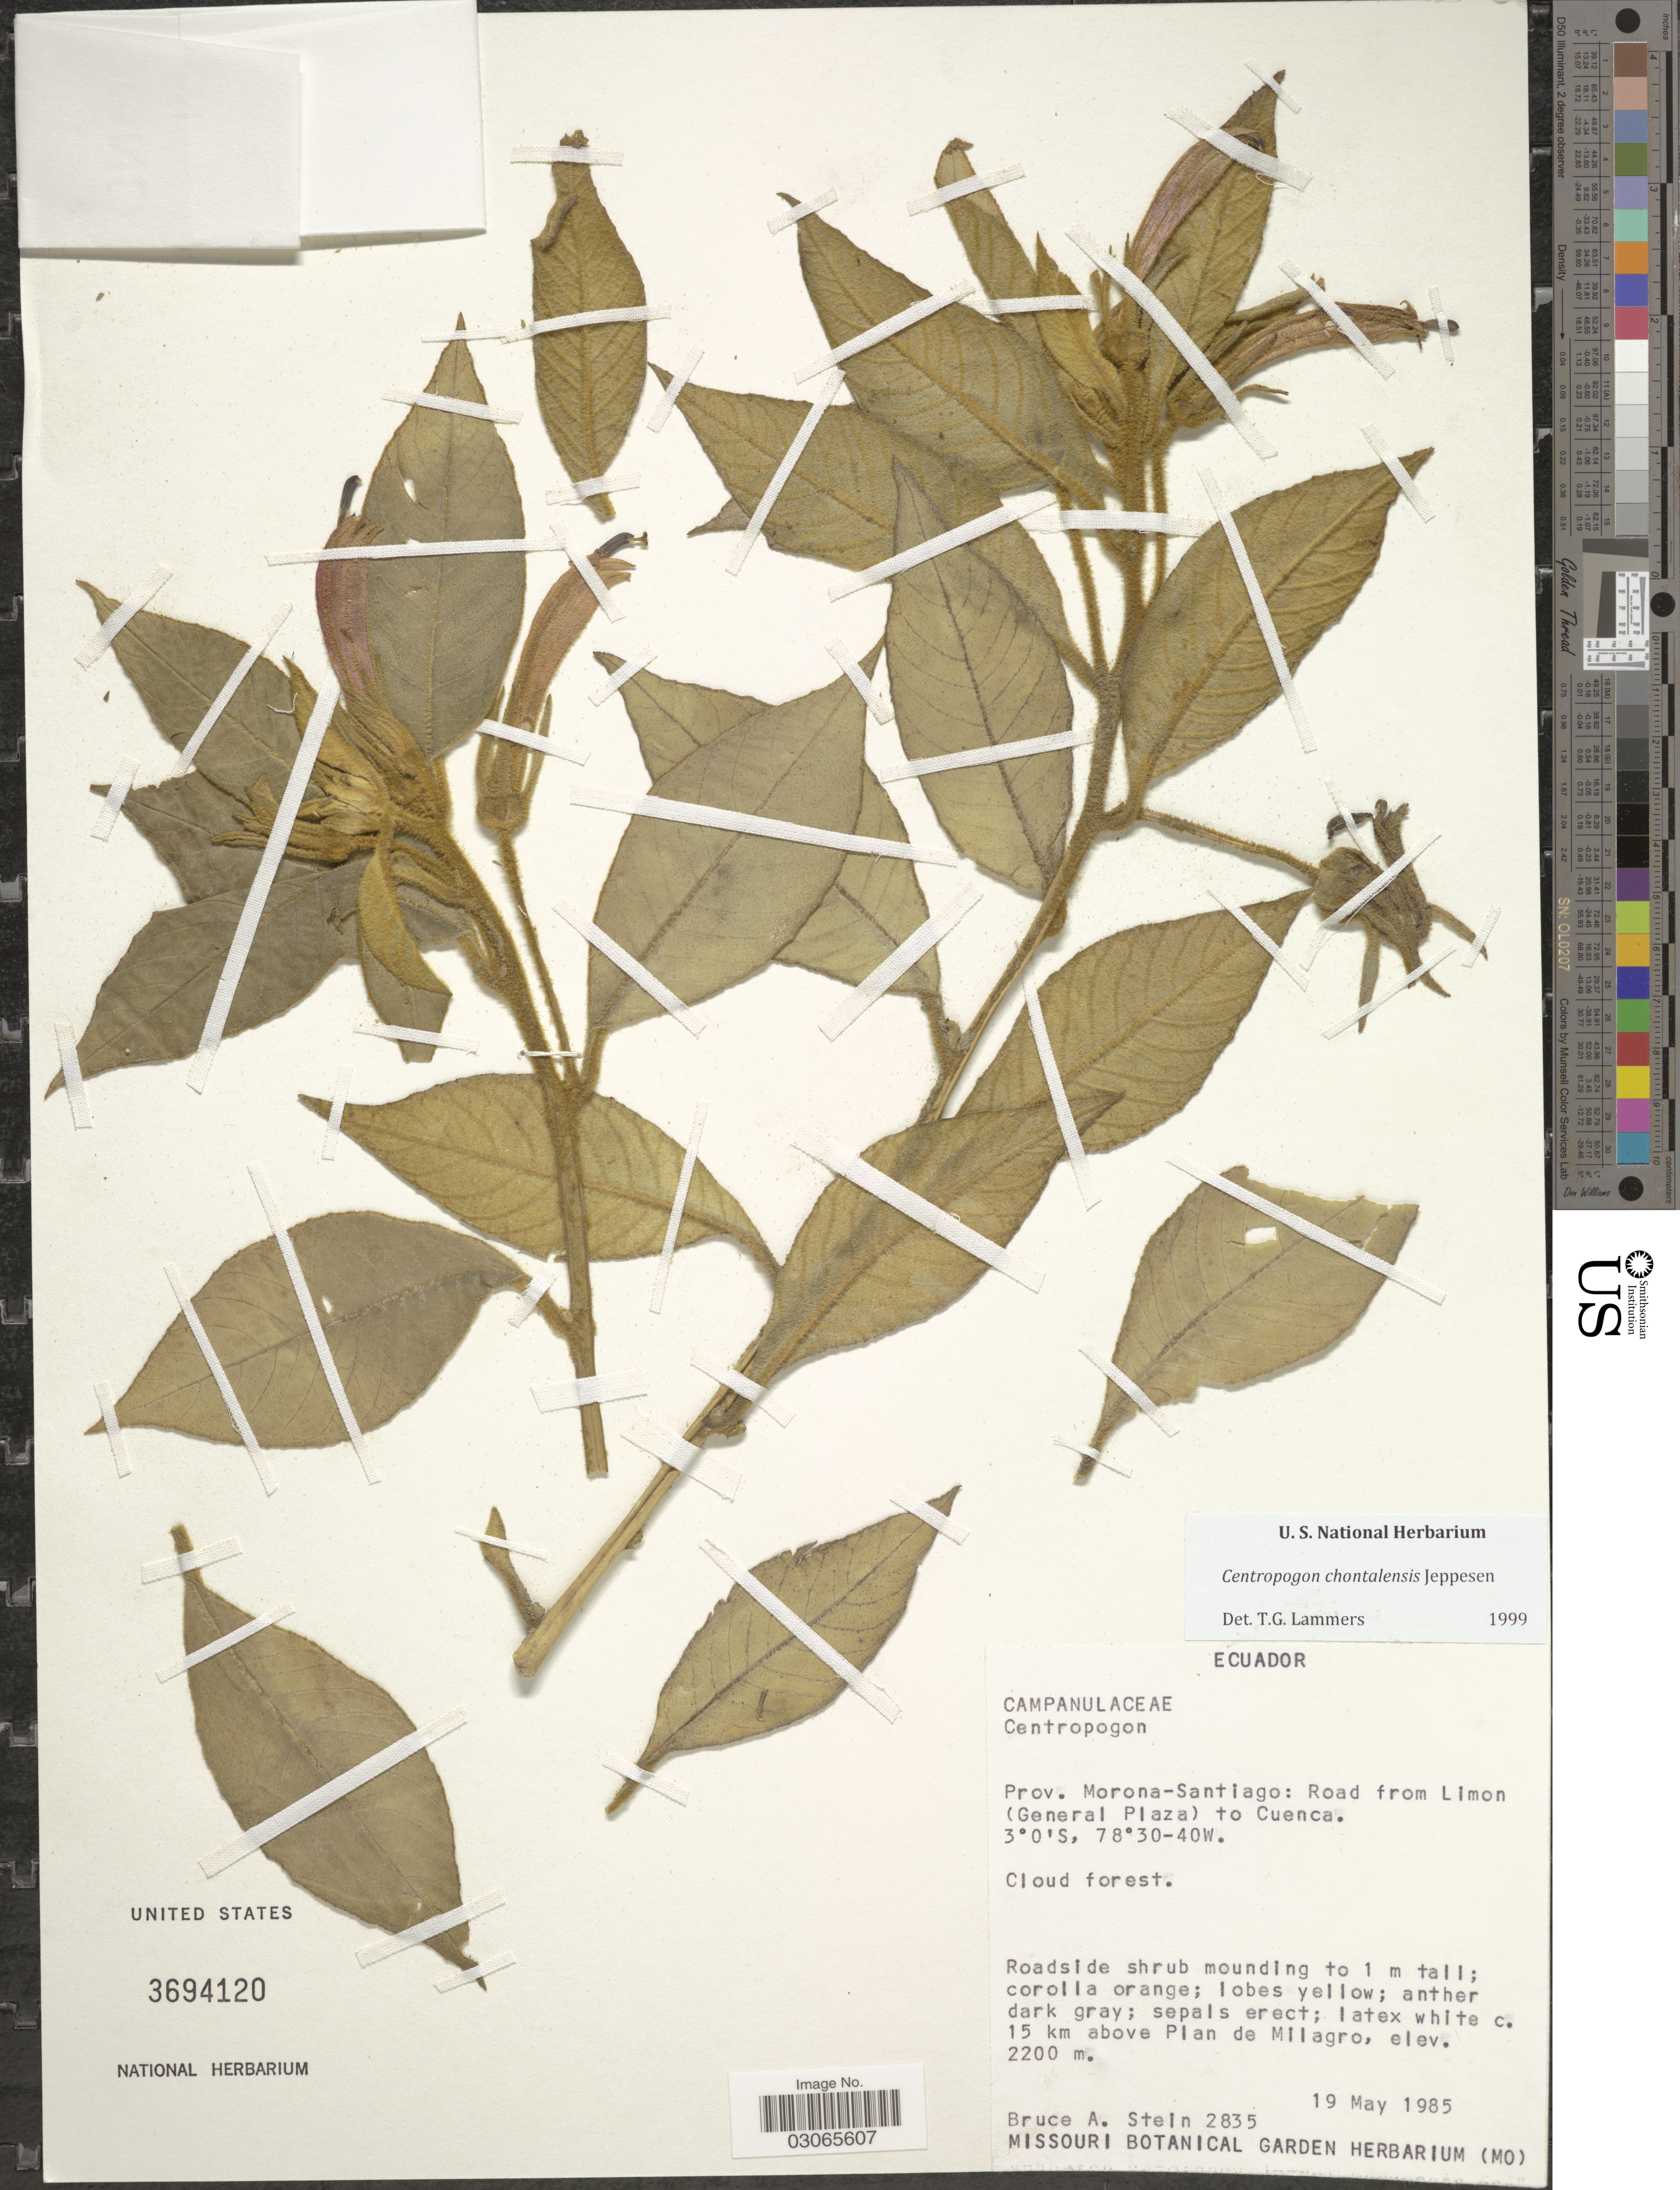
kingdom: Plantae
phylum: Tracheophyta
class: Magnoliopsida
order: Asterales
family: Campanulaceae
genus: Centropogon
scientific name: Centropogon chontalensis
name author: Jeppesen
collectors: B. A. Stein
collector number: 2835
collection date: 1985-05-19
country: Ecuador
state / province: Morona-Santiago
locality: Road from Limon (General Plaza) to Cuenca.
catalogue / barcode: US 3694120